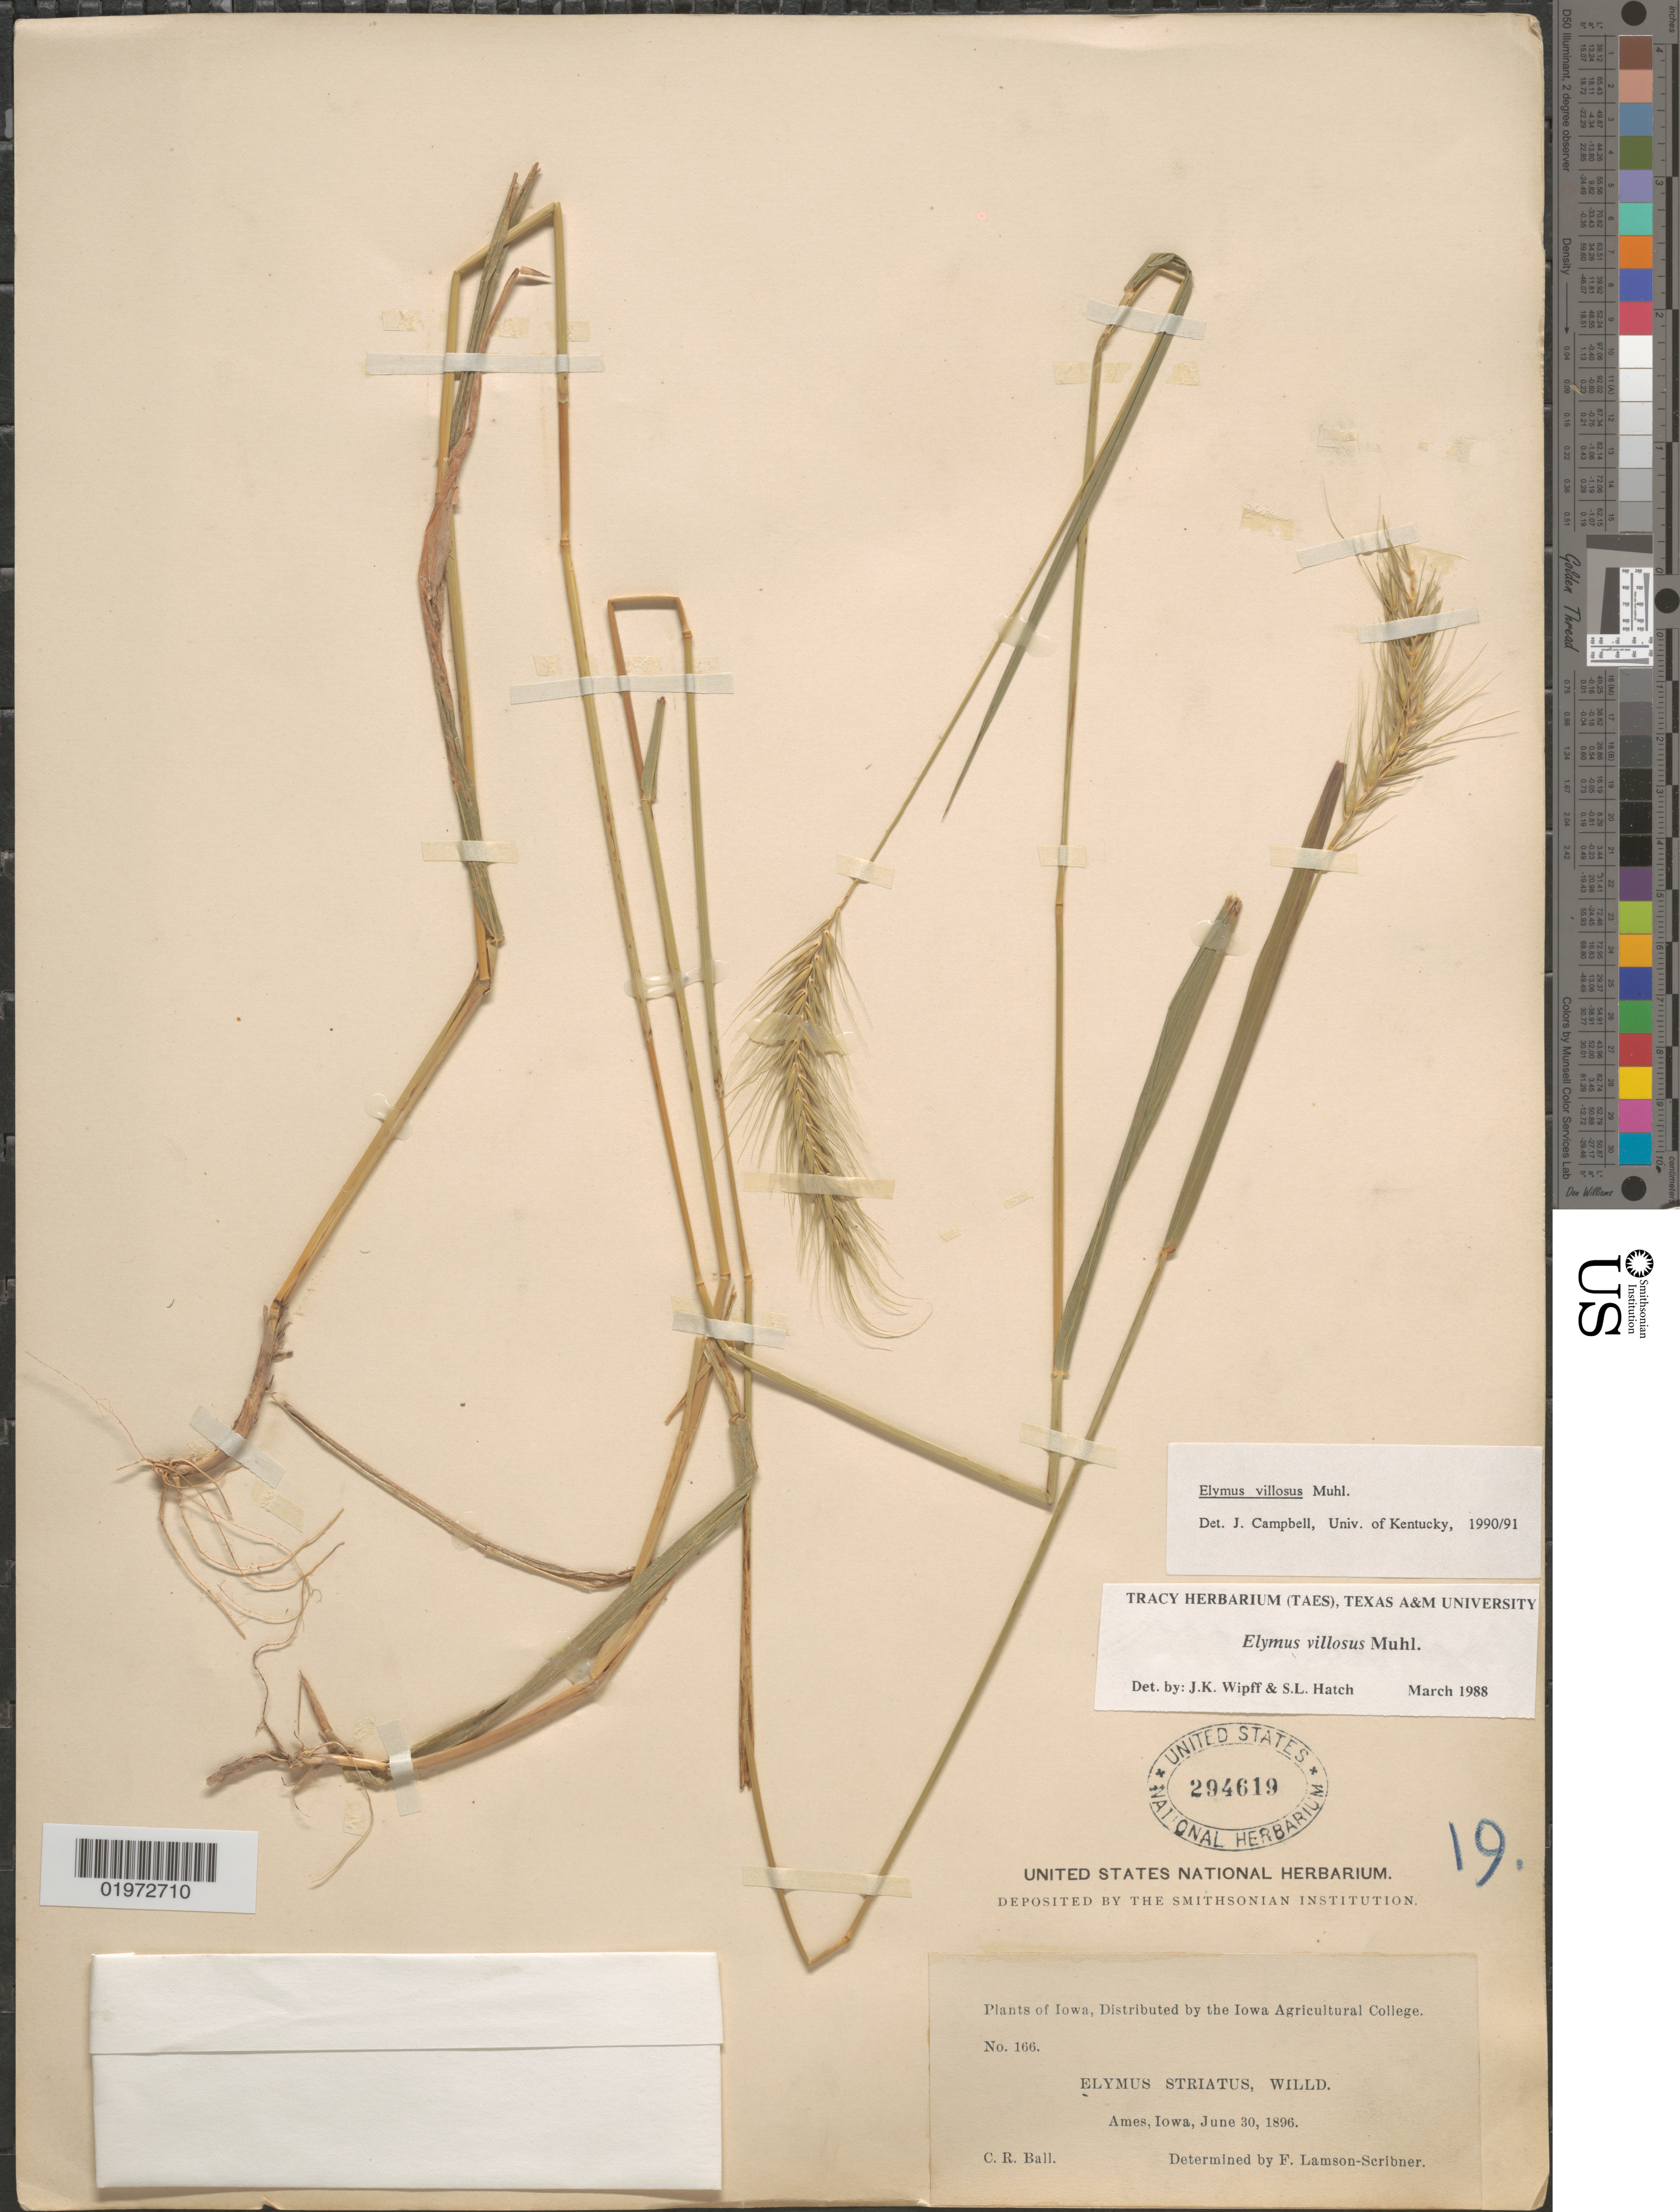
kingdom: Plantae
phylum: Tracheophyta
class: Liliopsida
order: Poales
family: Poaceae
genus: Elymus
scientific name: Elymus villosus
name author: Muhl. ex Willd.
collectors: C. R. Ball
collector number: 166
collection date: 1896-06-30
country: United States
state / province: Iowa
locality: Ames.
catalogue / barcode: US 294619